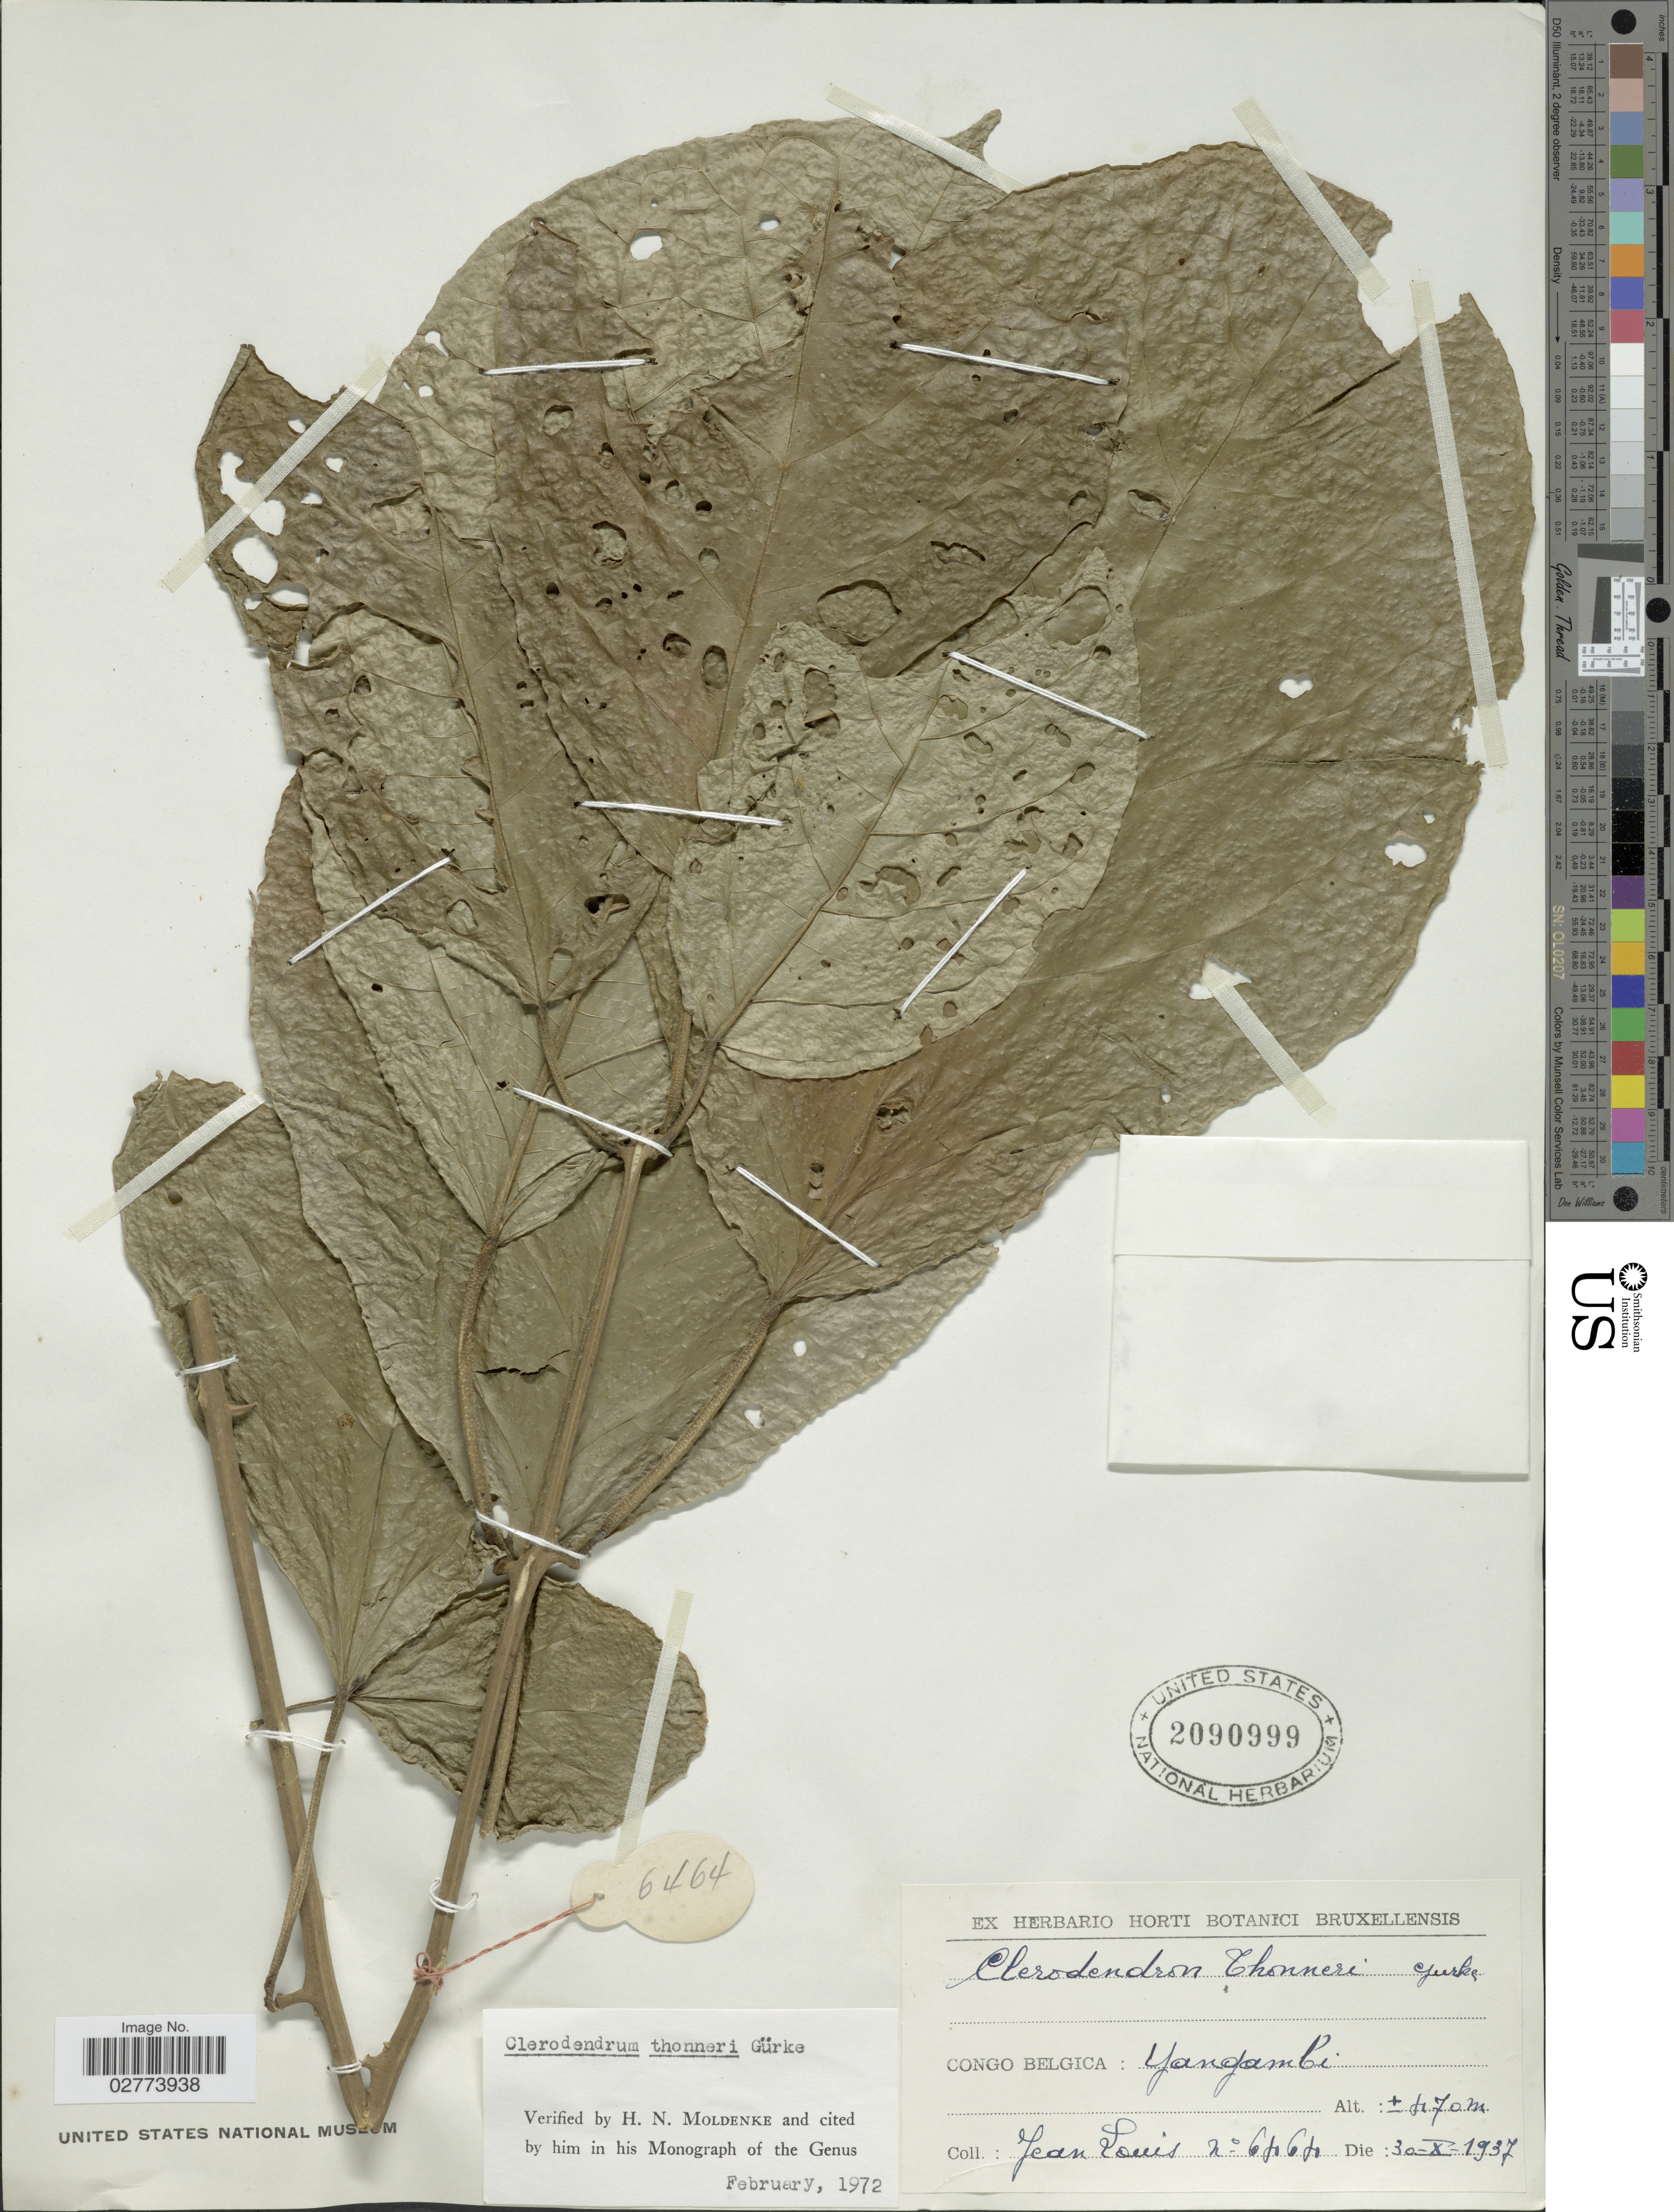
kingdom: Plantae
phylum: Tracheophyta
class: Magnoliopsida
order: Lamiales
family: Lamiaceae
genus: Clerodendrum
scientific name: Clerodendrum thonneri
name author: Gürke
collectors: J. Louis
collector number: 6464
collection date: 1937-10-30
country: Congo, Democratic Republic of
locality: Congo Belgica: Yangambi.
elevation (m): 470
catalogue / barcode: US 2090999